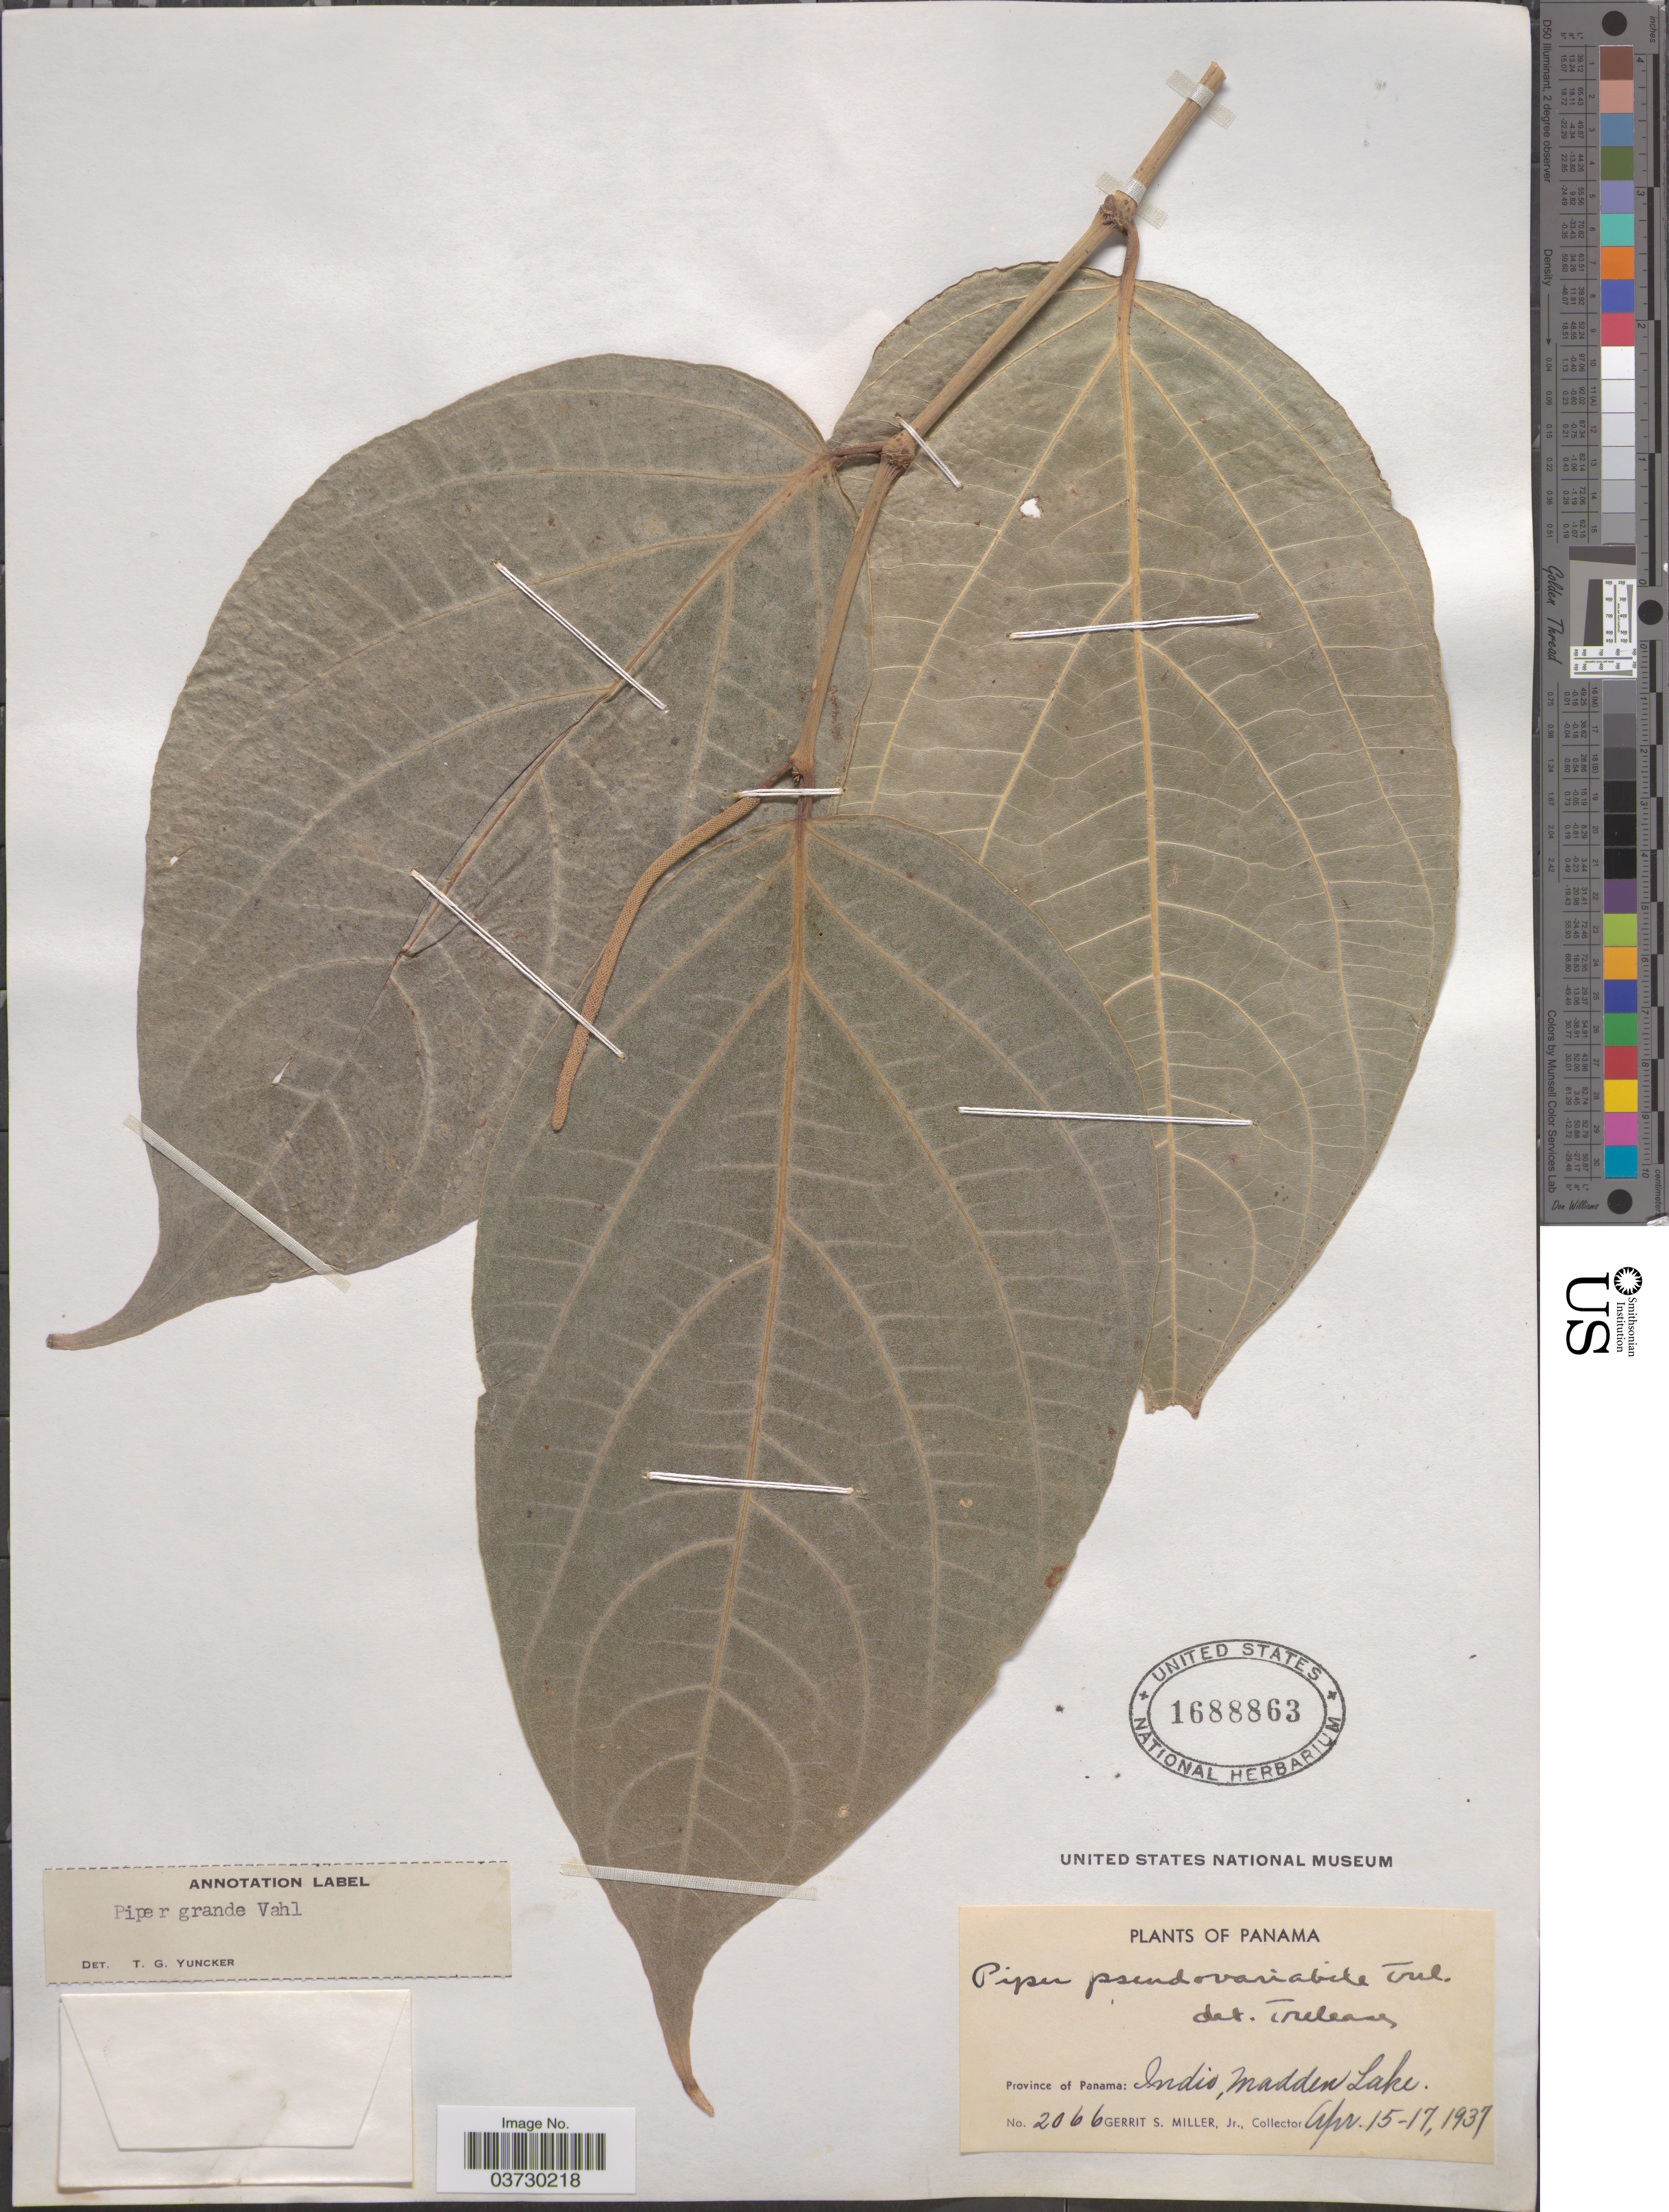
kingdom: Plantae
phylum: Tracheophyta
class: Magnoliopsida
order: Piperales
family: Piperaceae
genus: Piper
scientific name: Piper grande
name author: Vahl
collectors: G. S. Miller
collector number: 2066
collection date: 1937-04-15/1937-04-17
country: Panama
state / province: Panamá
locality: Indio, Madden Lake.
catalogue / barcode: US 1688863